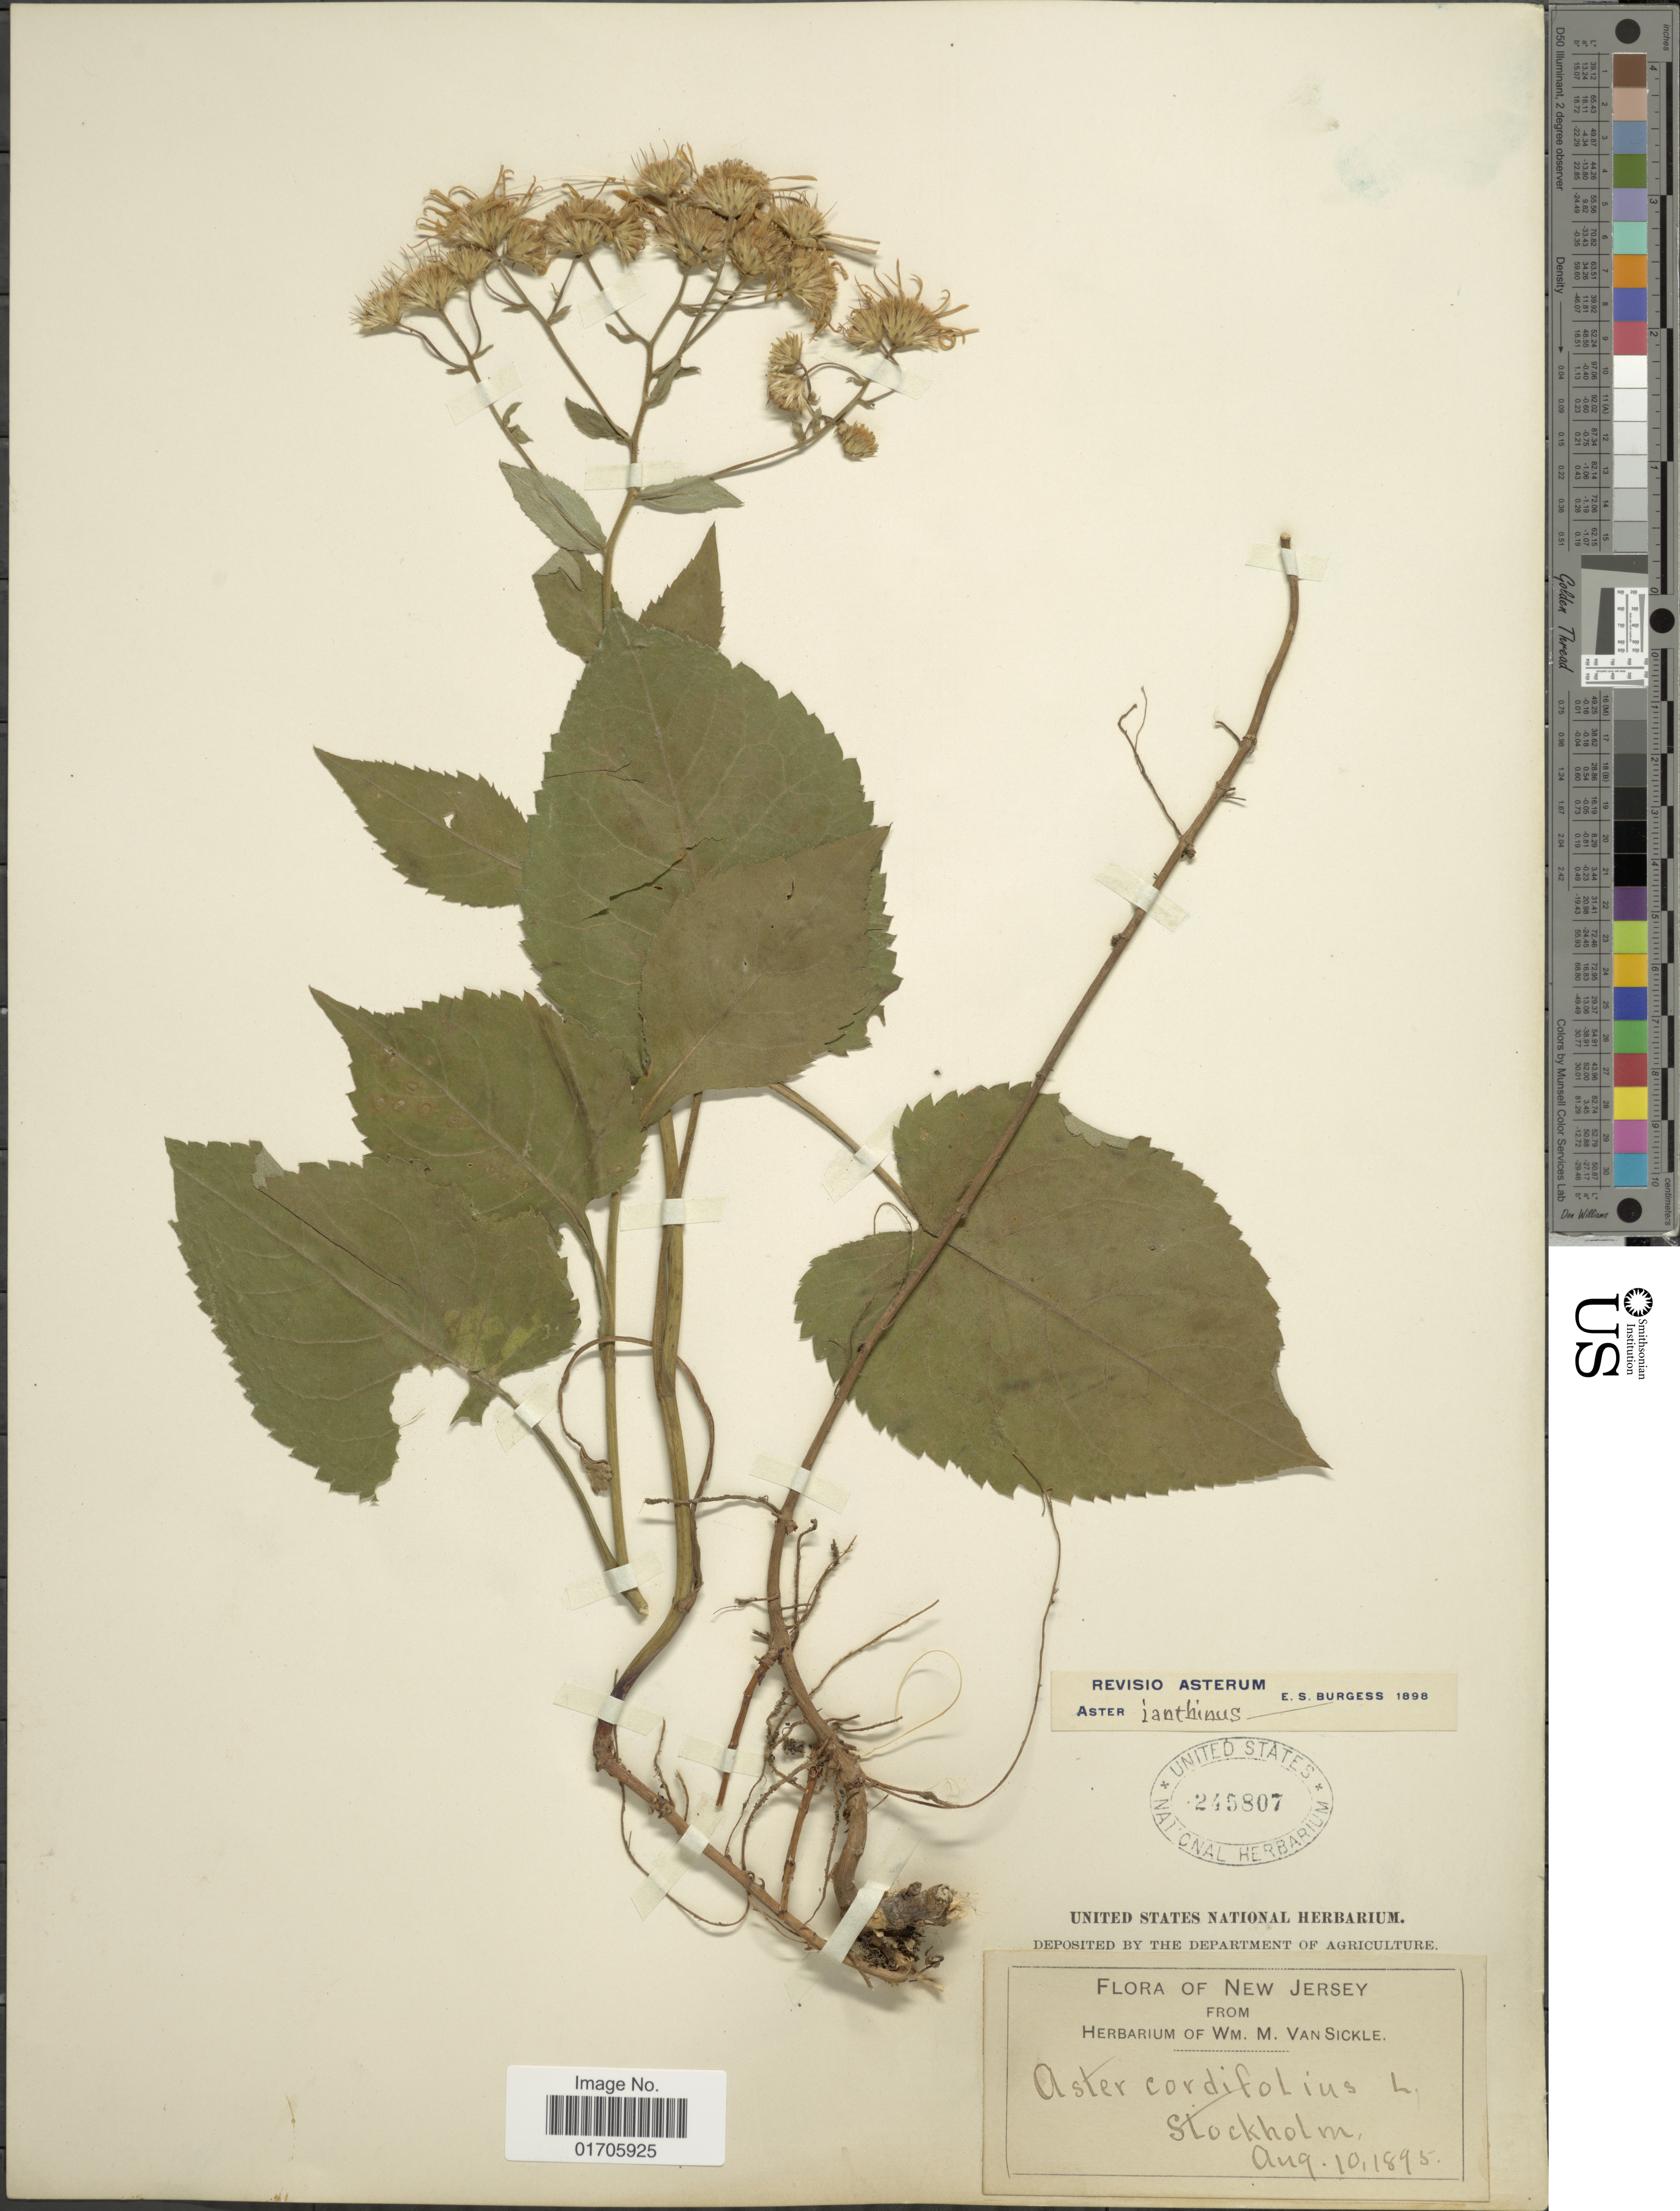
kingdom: Plantae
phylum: Tracheophyta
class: Magnoliopsida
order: Asterales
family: Asteraceae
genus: Eurybia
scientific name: Eurybia macrophylla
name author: (L.) Cass.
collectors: ex herb. Wm. M. Van Sickle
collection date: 1895-08-10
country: United States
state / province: New Jersey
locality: Stockholm.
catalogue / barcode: US 245807